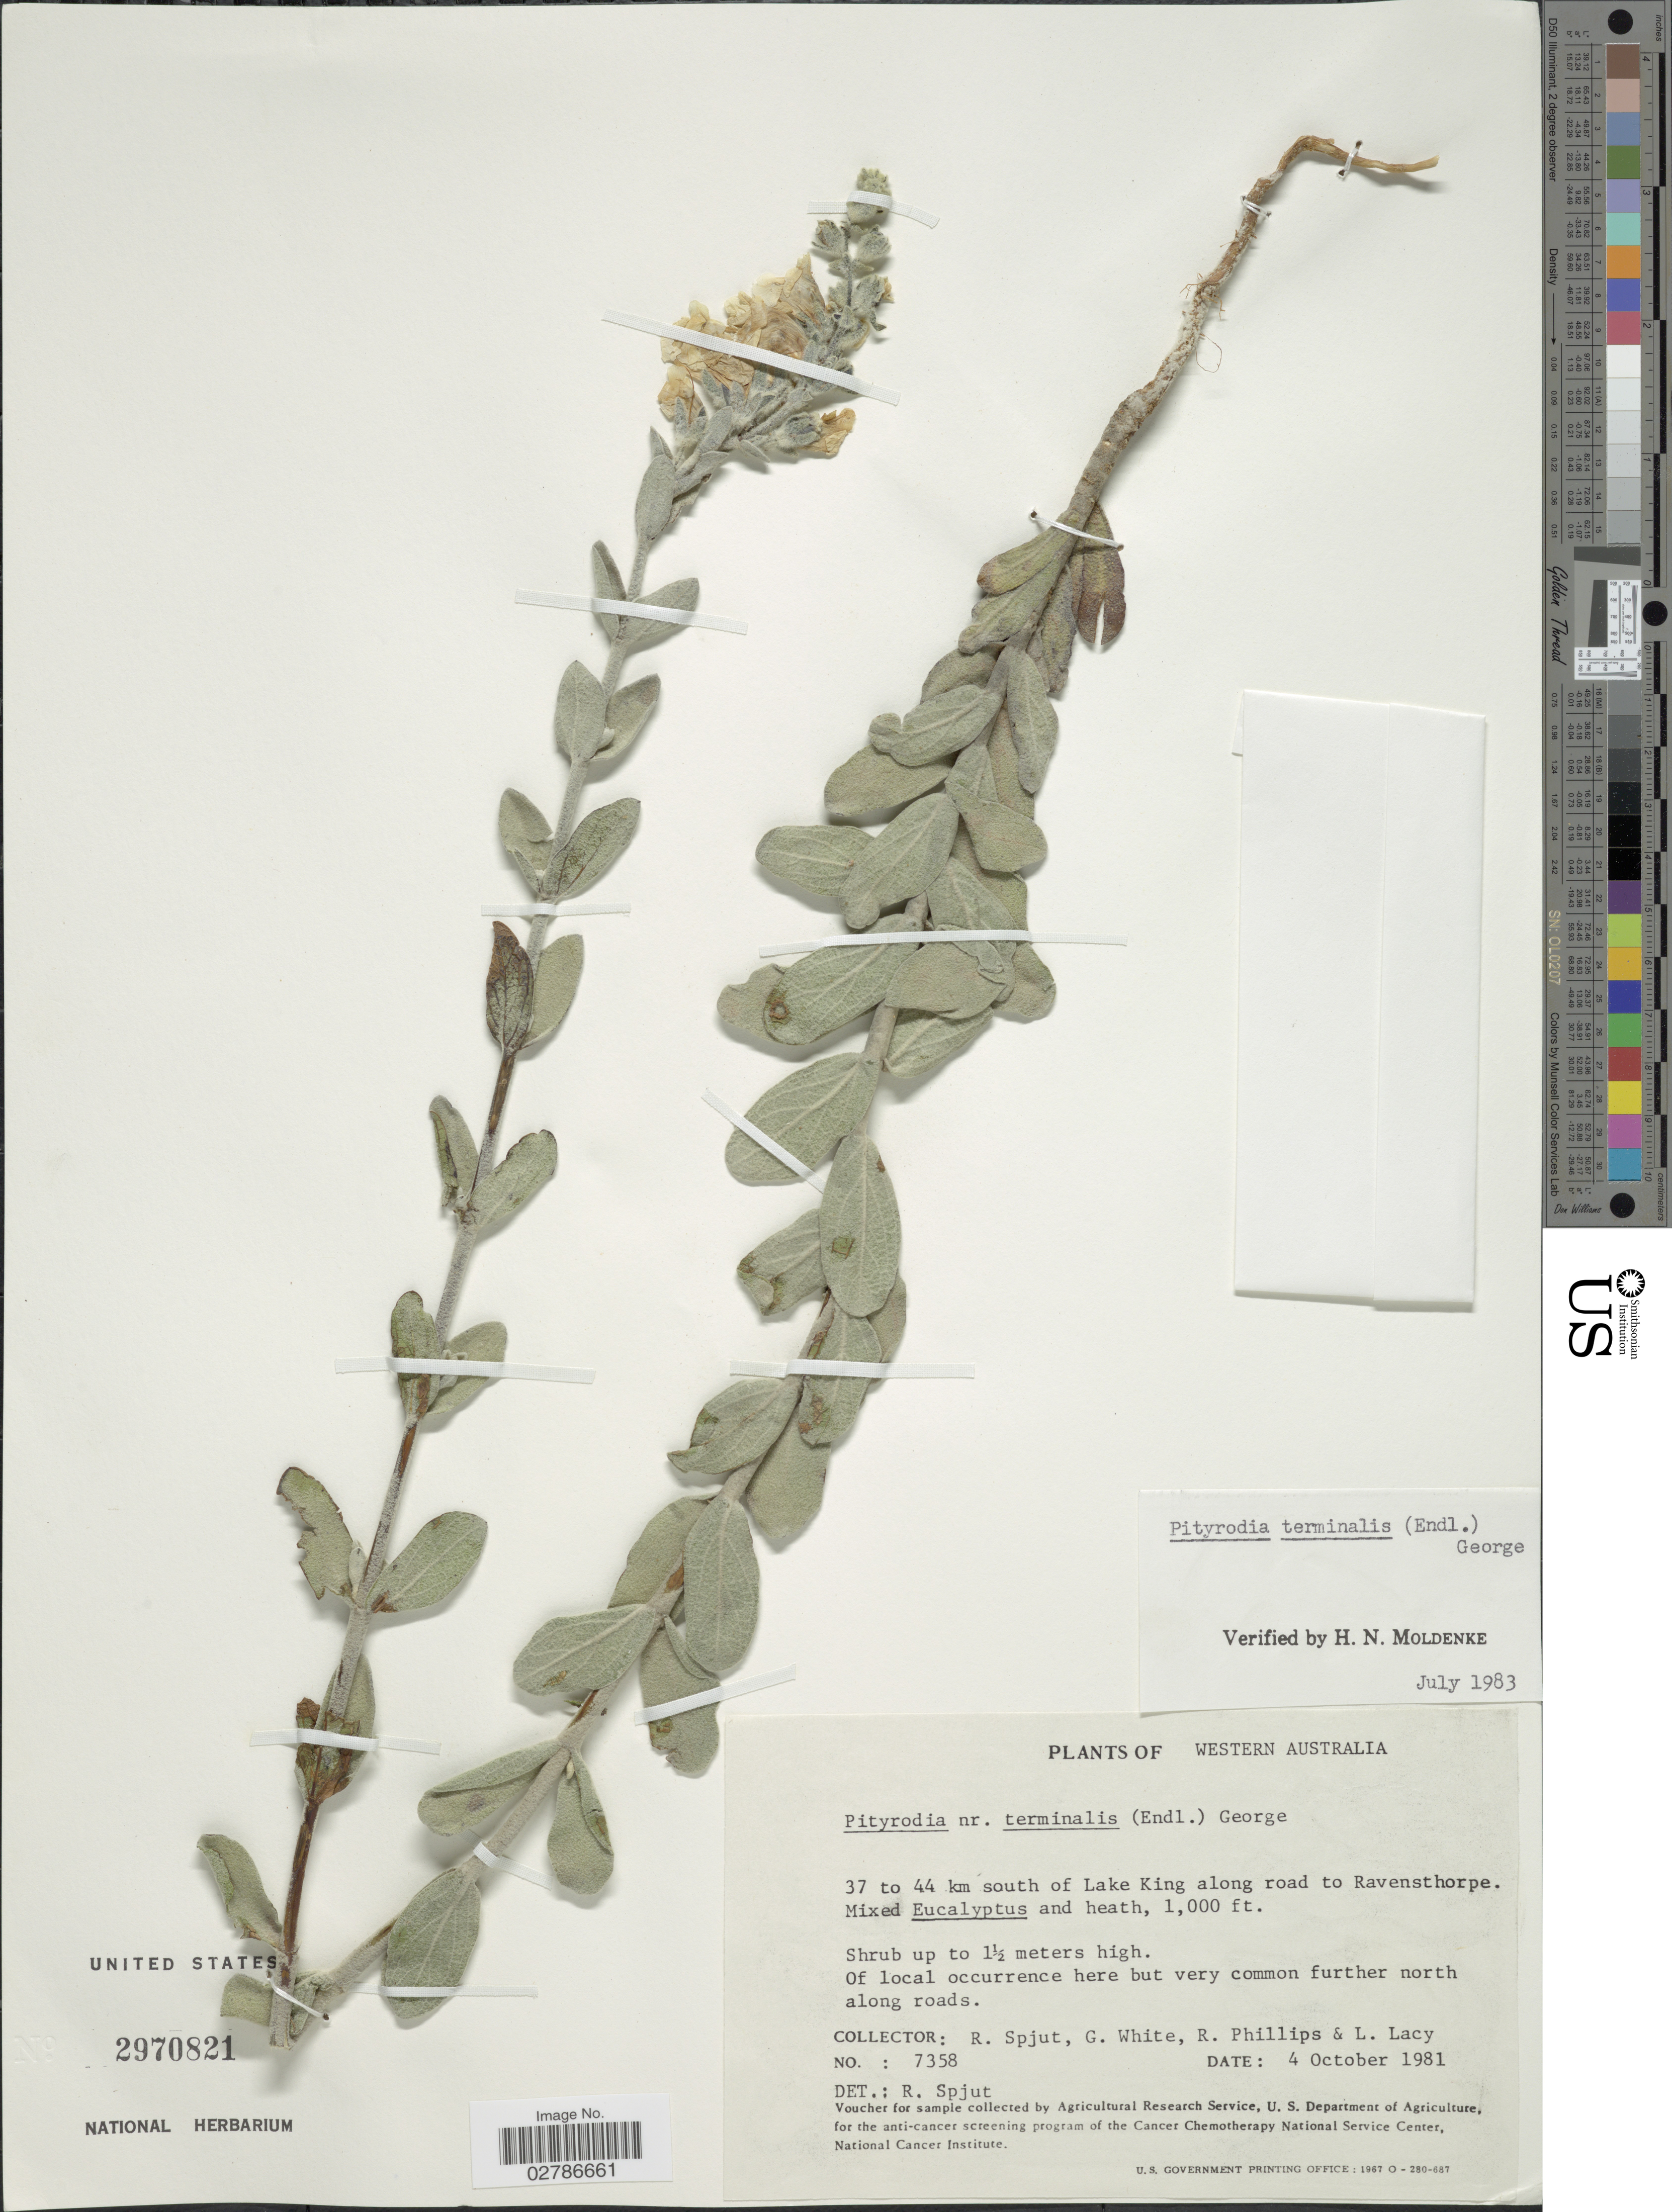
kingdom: Plantae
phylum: Tracheophyta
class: Magnoliopsida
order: Lamiales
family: Lamiaceae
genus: Pityrodia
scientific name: Pityrodia terminalis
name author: (Endl.) A.S. George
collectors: R. Spjut, G. White, R. Phillips & L. Lacy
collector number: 7358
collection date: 1981-10-04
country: Australia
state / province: Western Australia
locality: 37 to 44 km south of Lake King along road to Ravensthorpe.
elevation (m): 305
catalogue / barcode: US 2970821